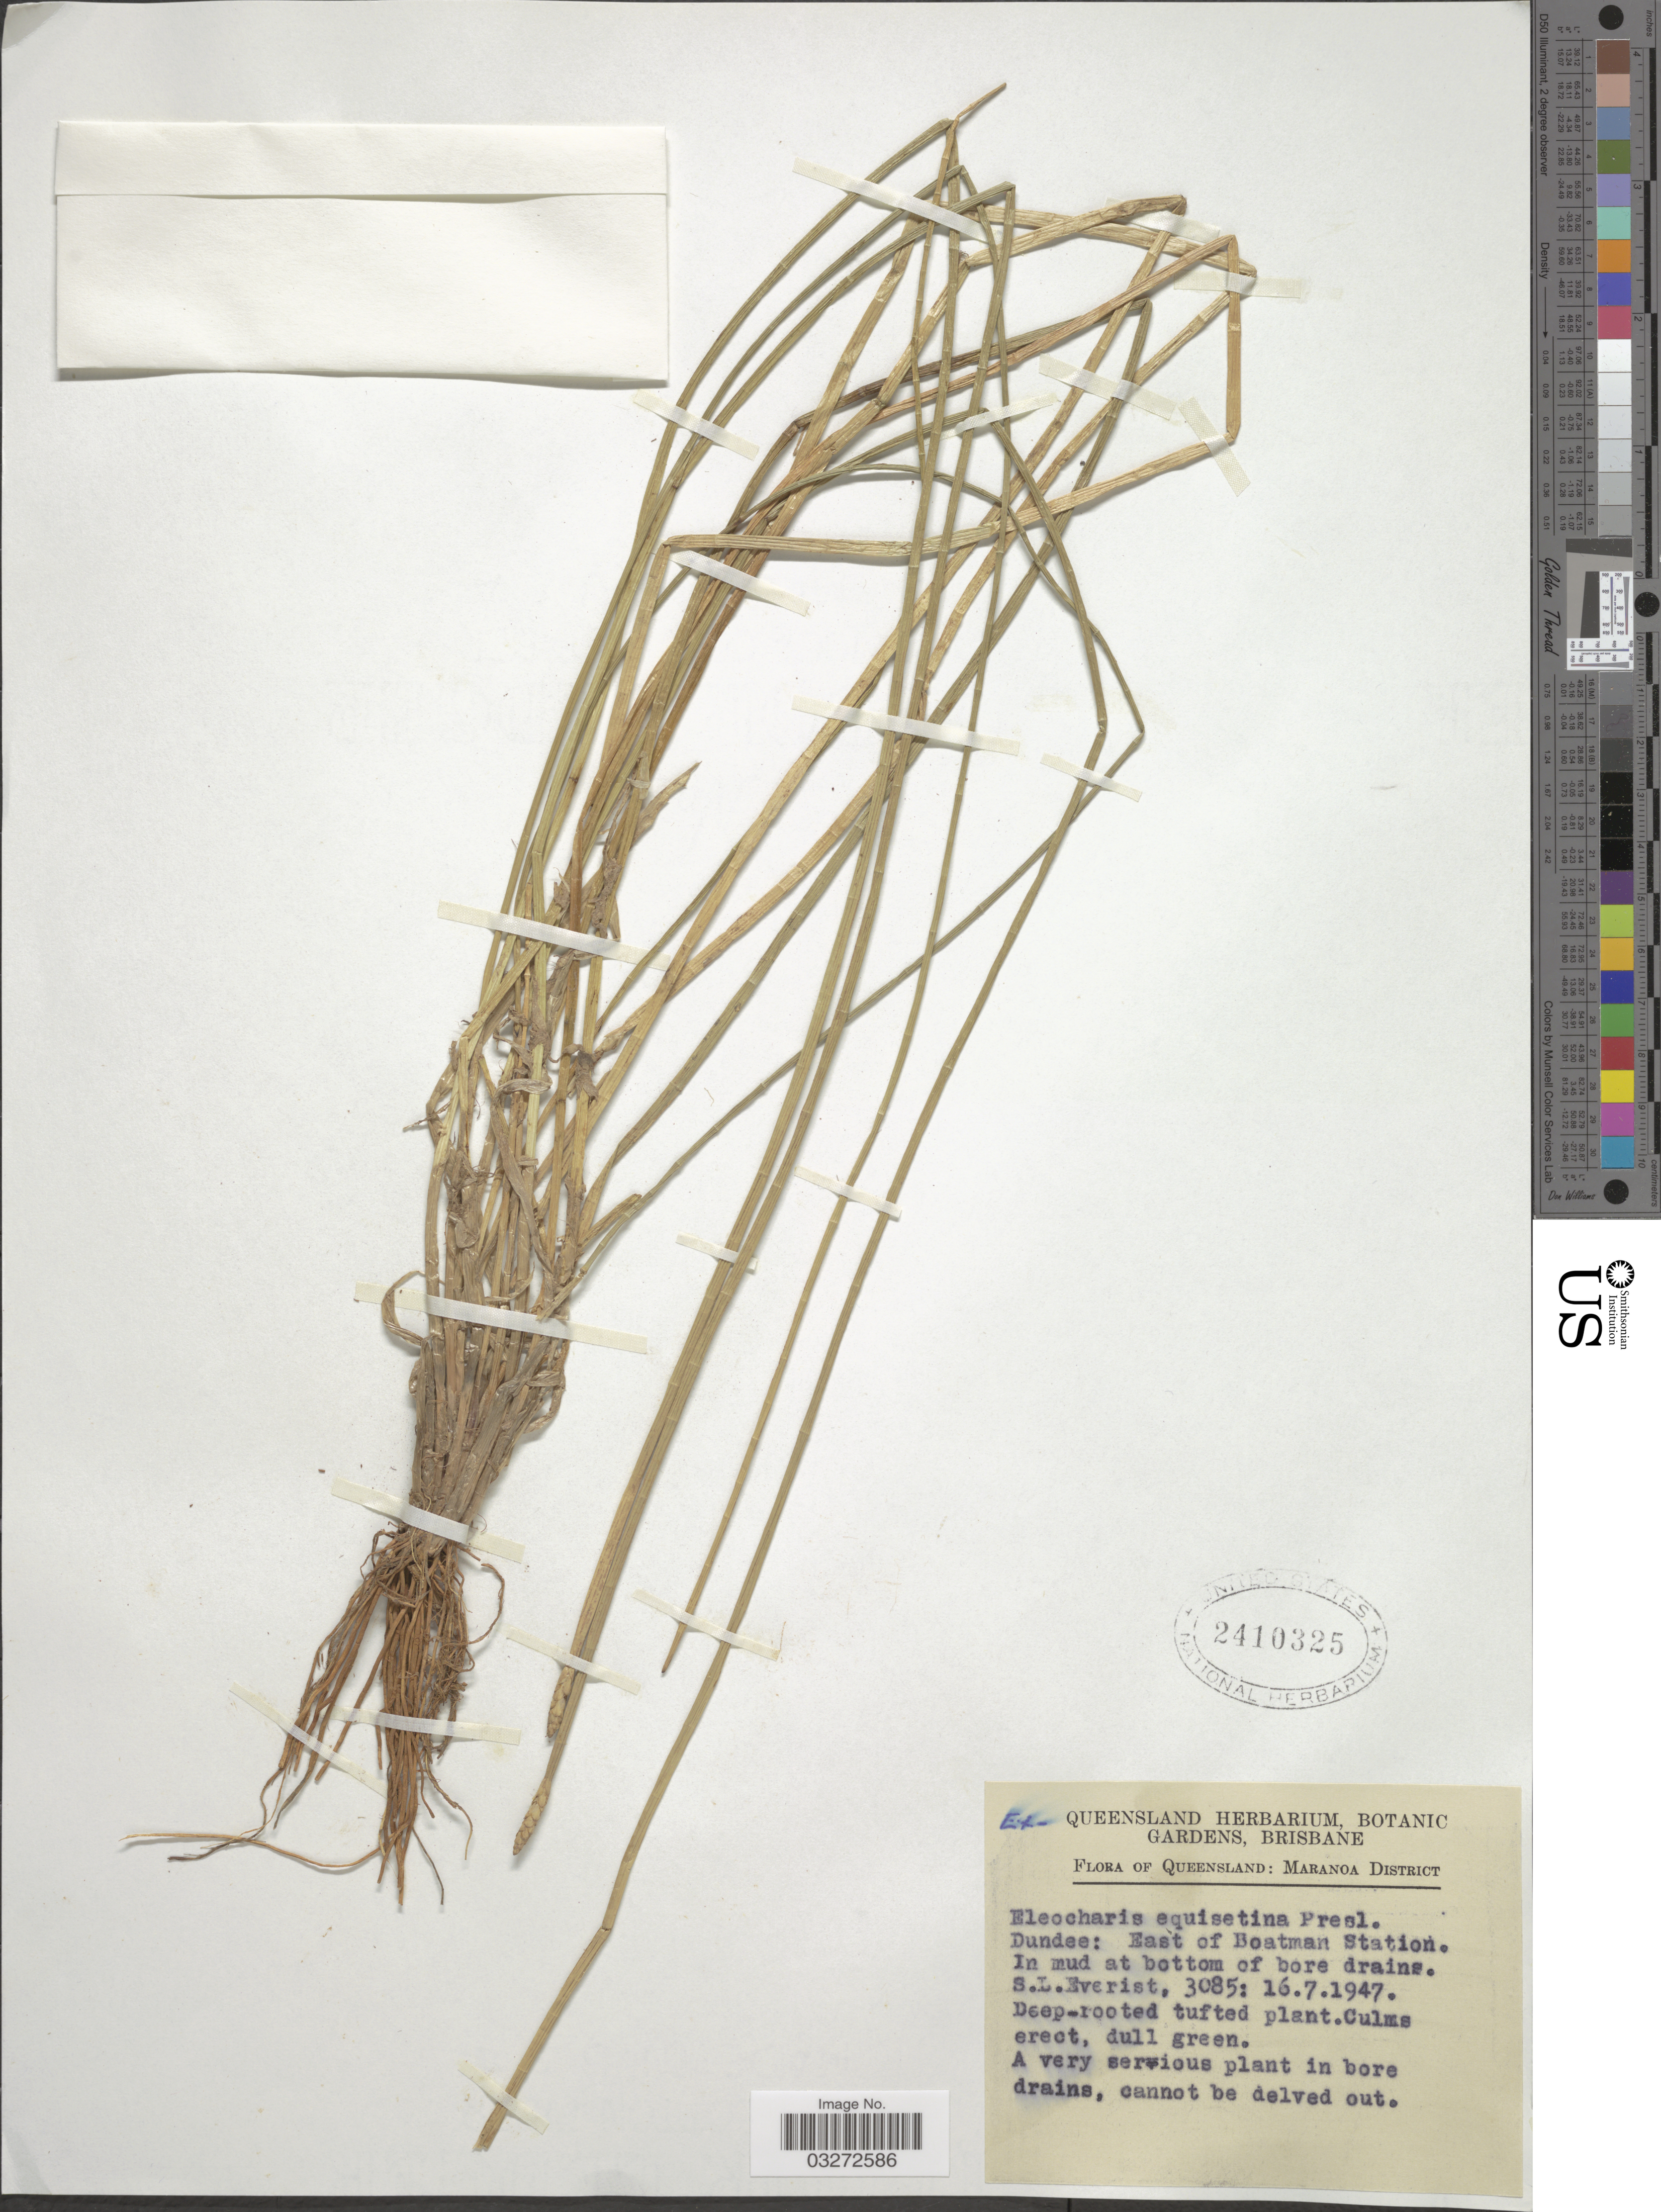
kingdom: Plantae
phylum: Tracheophyta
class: Liliopsida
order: Poales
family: Cyperaceae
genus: Eleocharis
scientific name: Eleocharis dulcis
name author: (Burm. f.) Trin. ex Hensch.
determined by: Strong, Mark T., (BOT), Smithsonian Institution - National Museum of Natural History (UNITED STATES)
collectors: S. Everist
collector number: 3085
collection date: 1947-07-16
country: Australia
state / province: Queensland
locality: Maranoa District. Dundee: East of Boatman Station.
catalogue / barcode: US 2410325